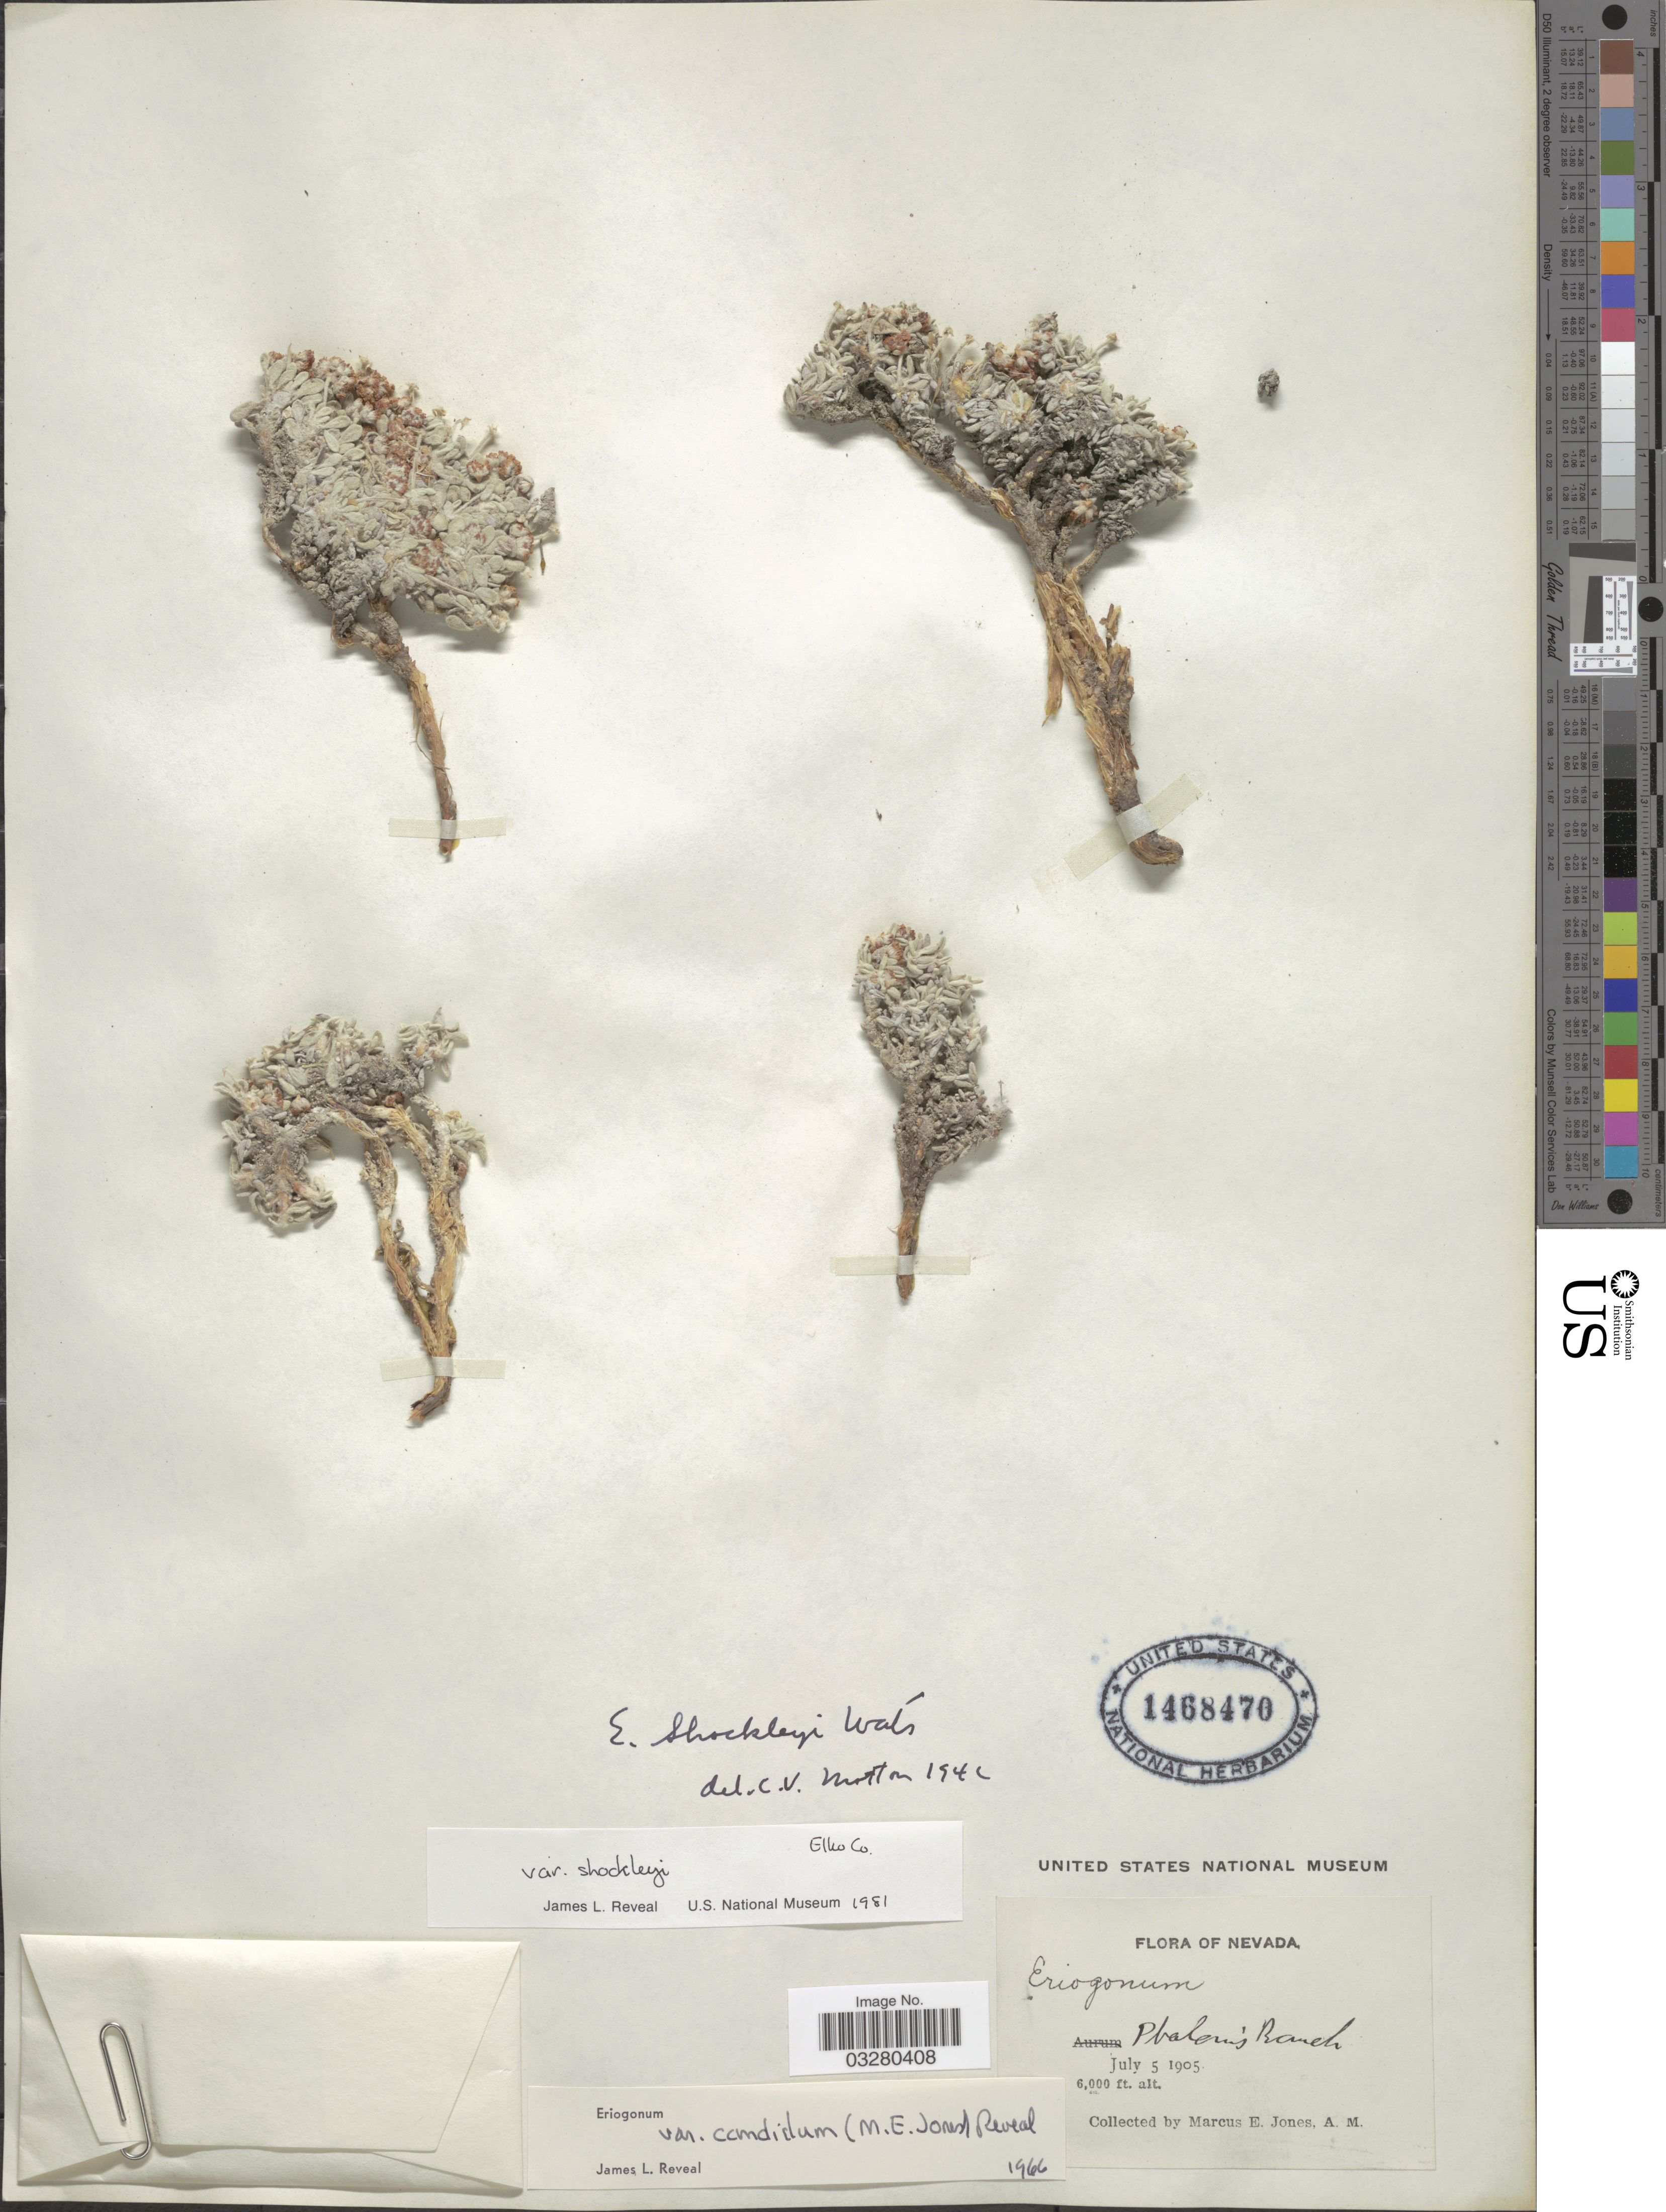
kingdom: Plantae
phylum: Tracheophyta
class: Magnoliopsida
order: Caryophyllales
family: Polygonaceae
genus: Eriogonum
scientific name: Eriogonum shockleyi var. shockleyi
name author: S. Watson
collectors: M. E. Jones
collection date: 1905-07-05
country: United States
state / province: Nevada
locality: Phalam's Ranch.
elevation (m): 1829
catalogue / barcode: US 1468470